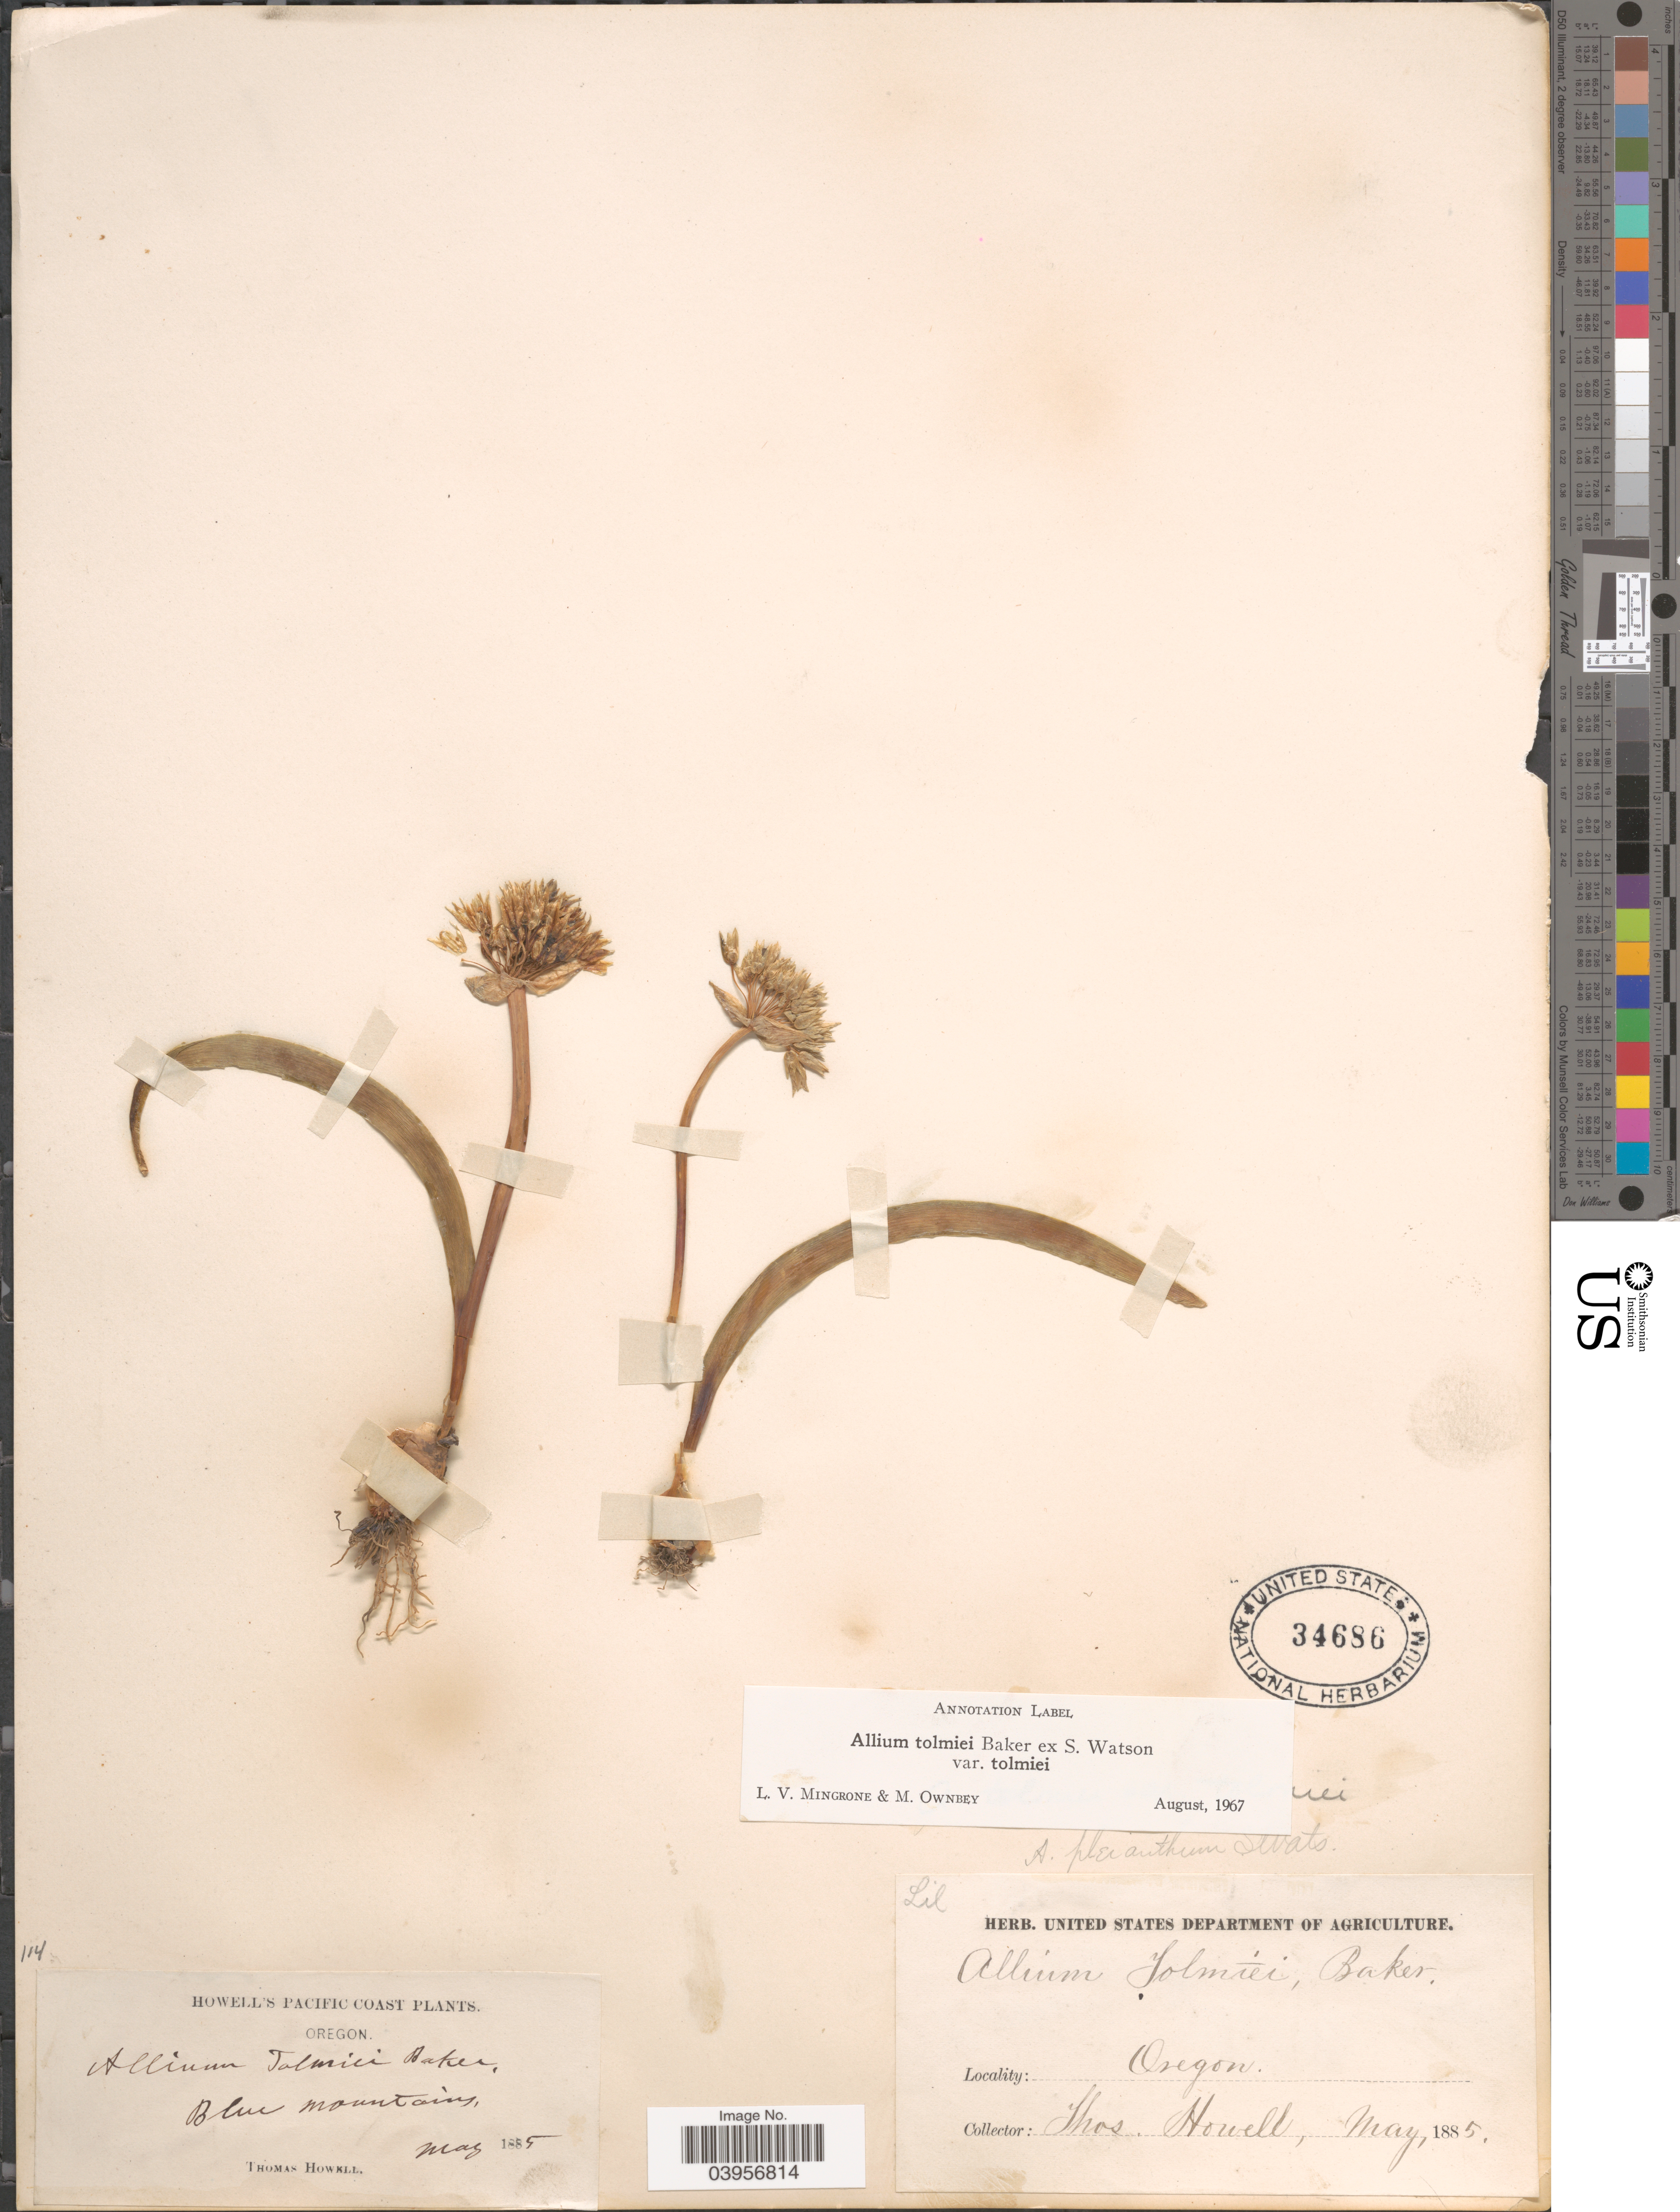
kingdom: Plantae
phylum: Tracheophyta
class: Liliopsida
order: Asparagales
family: Amaryllidaceae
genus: Allium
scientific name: Allium tolmiei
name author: Baker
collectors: T. Howell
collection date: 1885-05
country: United States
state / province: Oregon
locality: Pacific Coast. Blue Mountains.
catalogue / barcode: US 34686